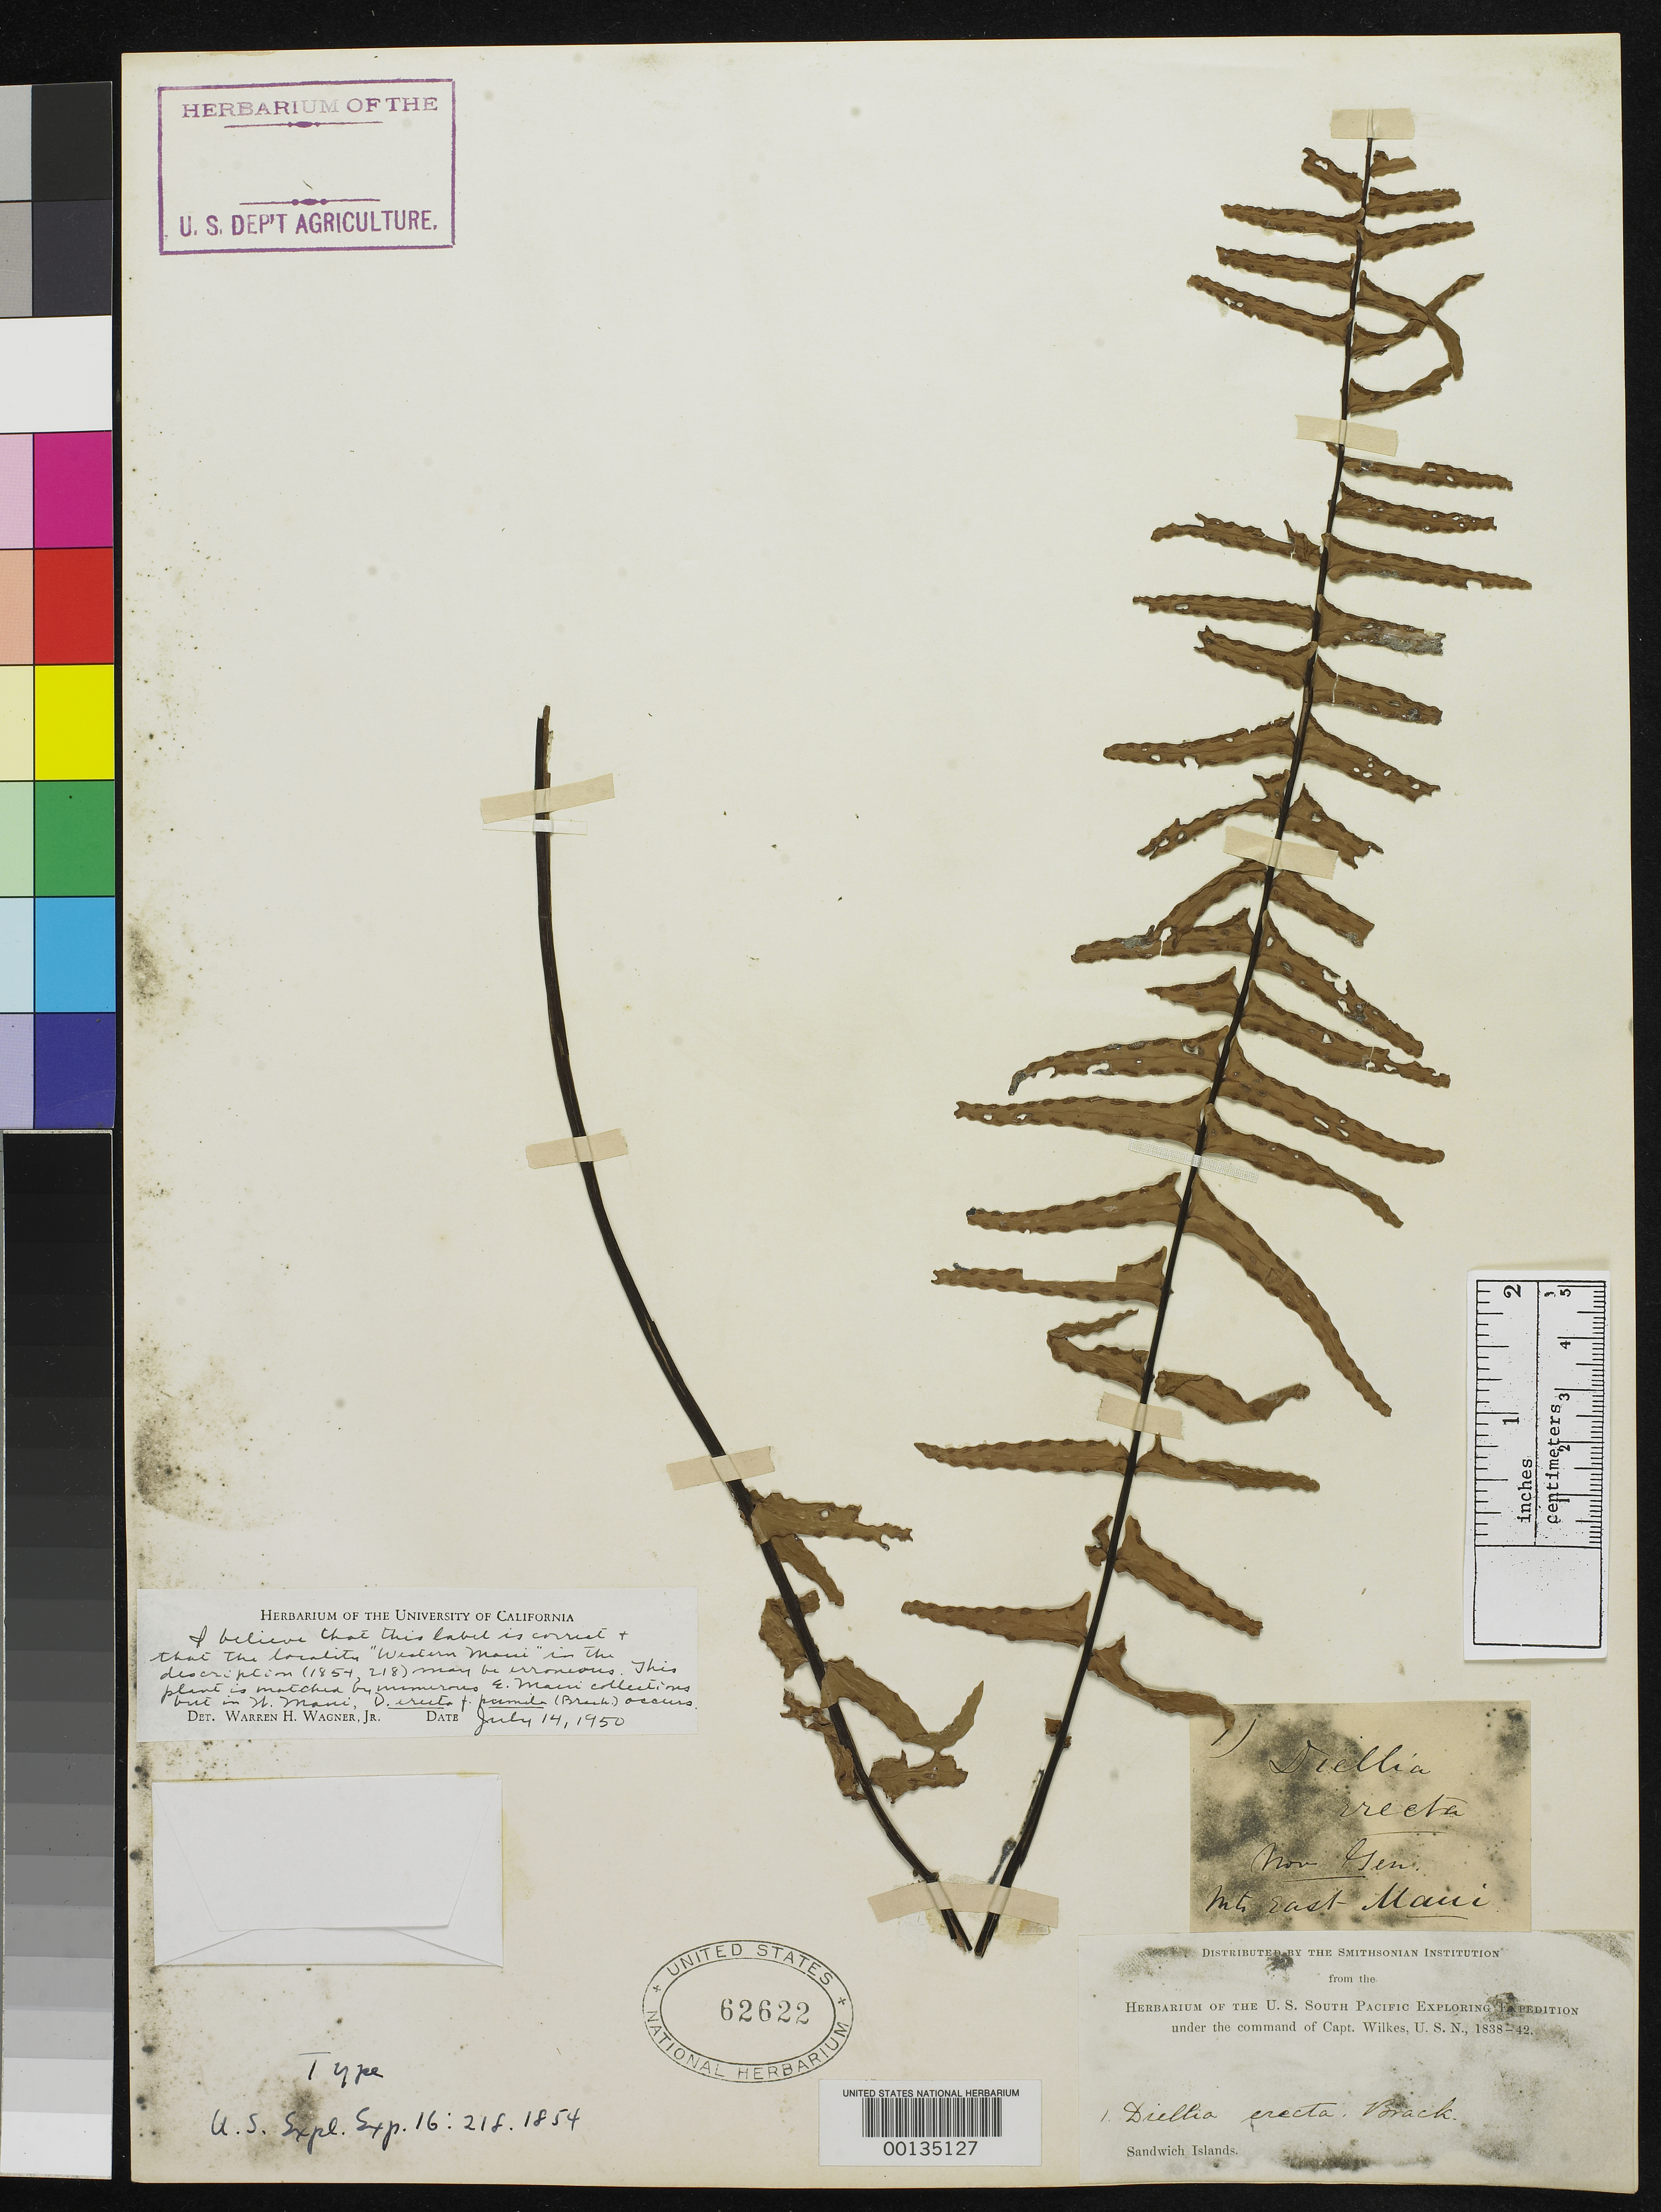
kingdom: Plantae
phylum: Tracheophyta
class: Polypodiopsida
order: Polypodiales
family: Aspleniaceae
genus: Diellia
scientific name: Diellia erecta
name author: Brack. in Wilkes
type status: Holotype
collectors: Wilkes Explor. Exped.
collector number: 1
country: United States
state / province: Hawaii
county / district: Maui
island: Maui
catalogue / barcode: US 62622